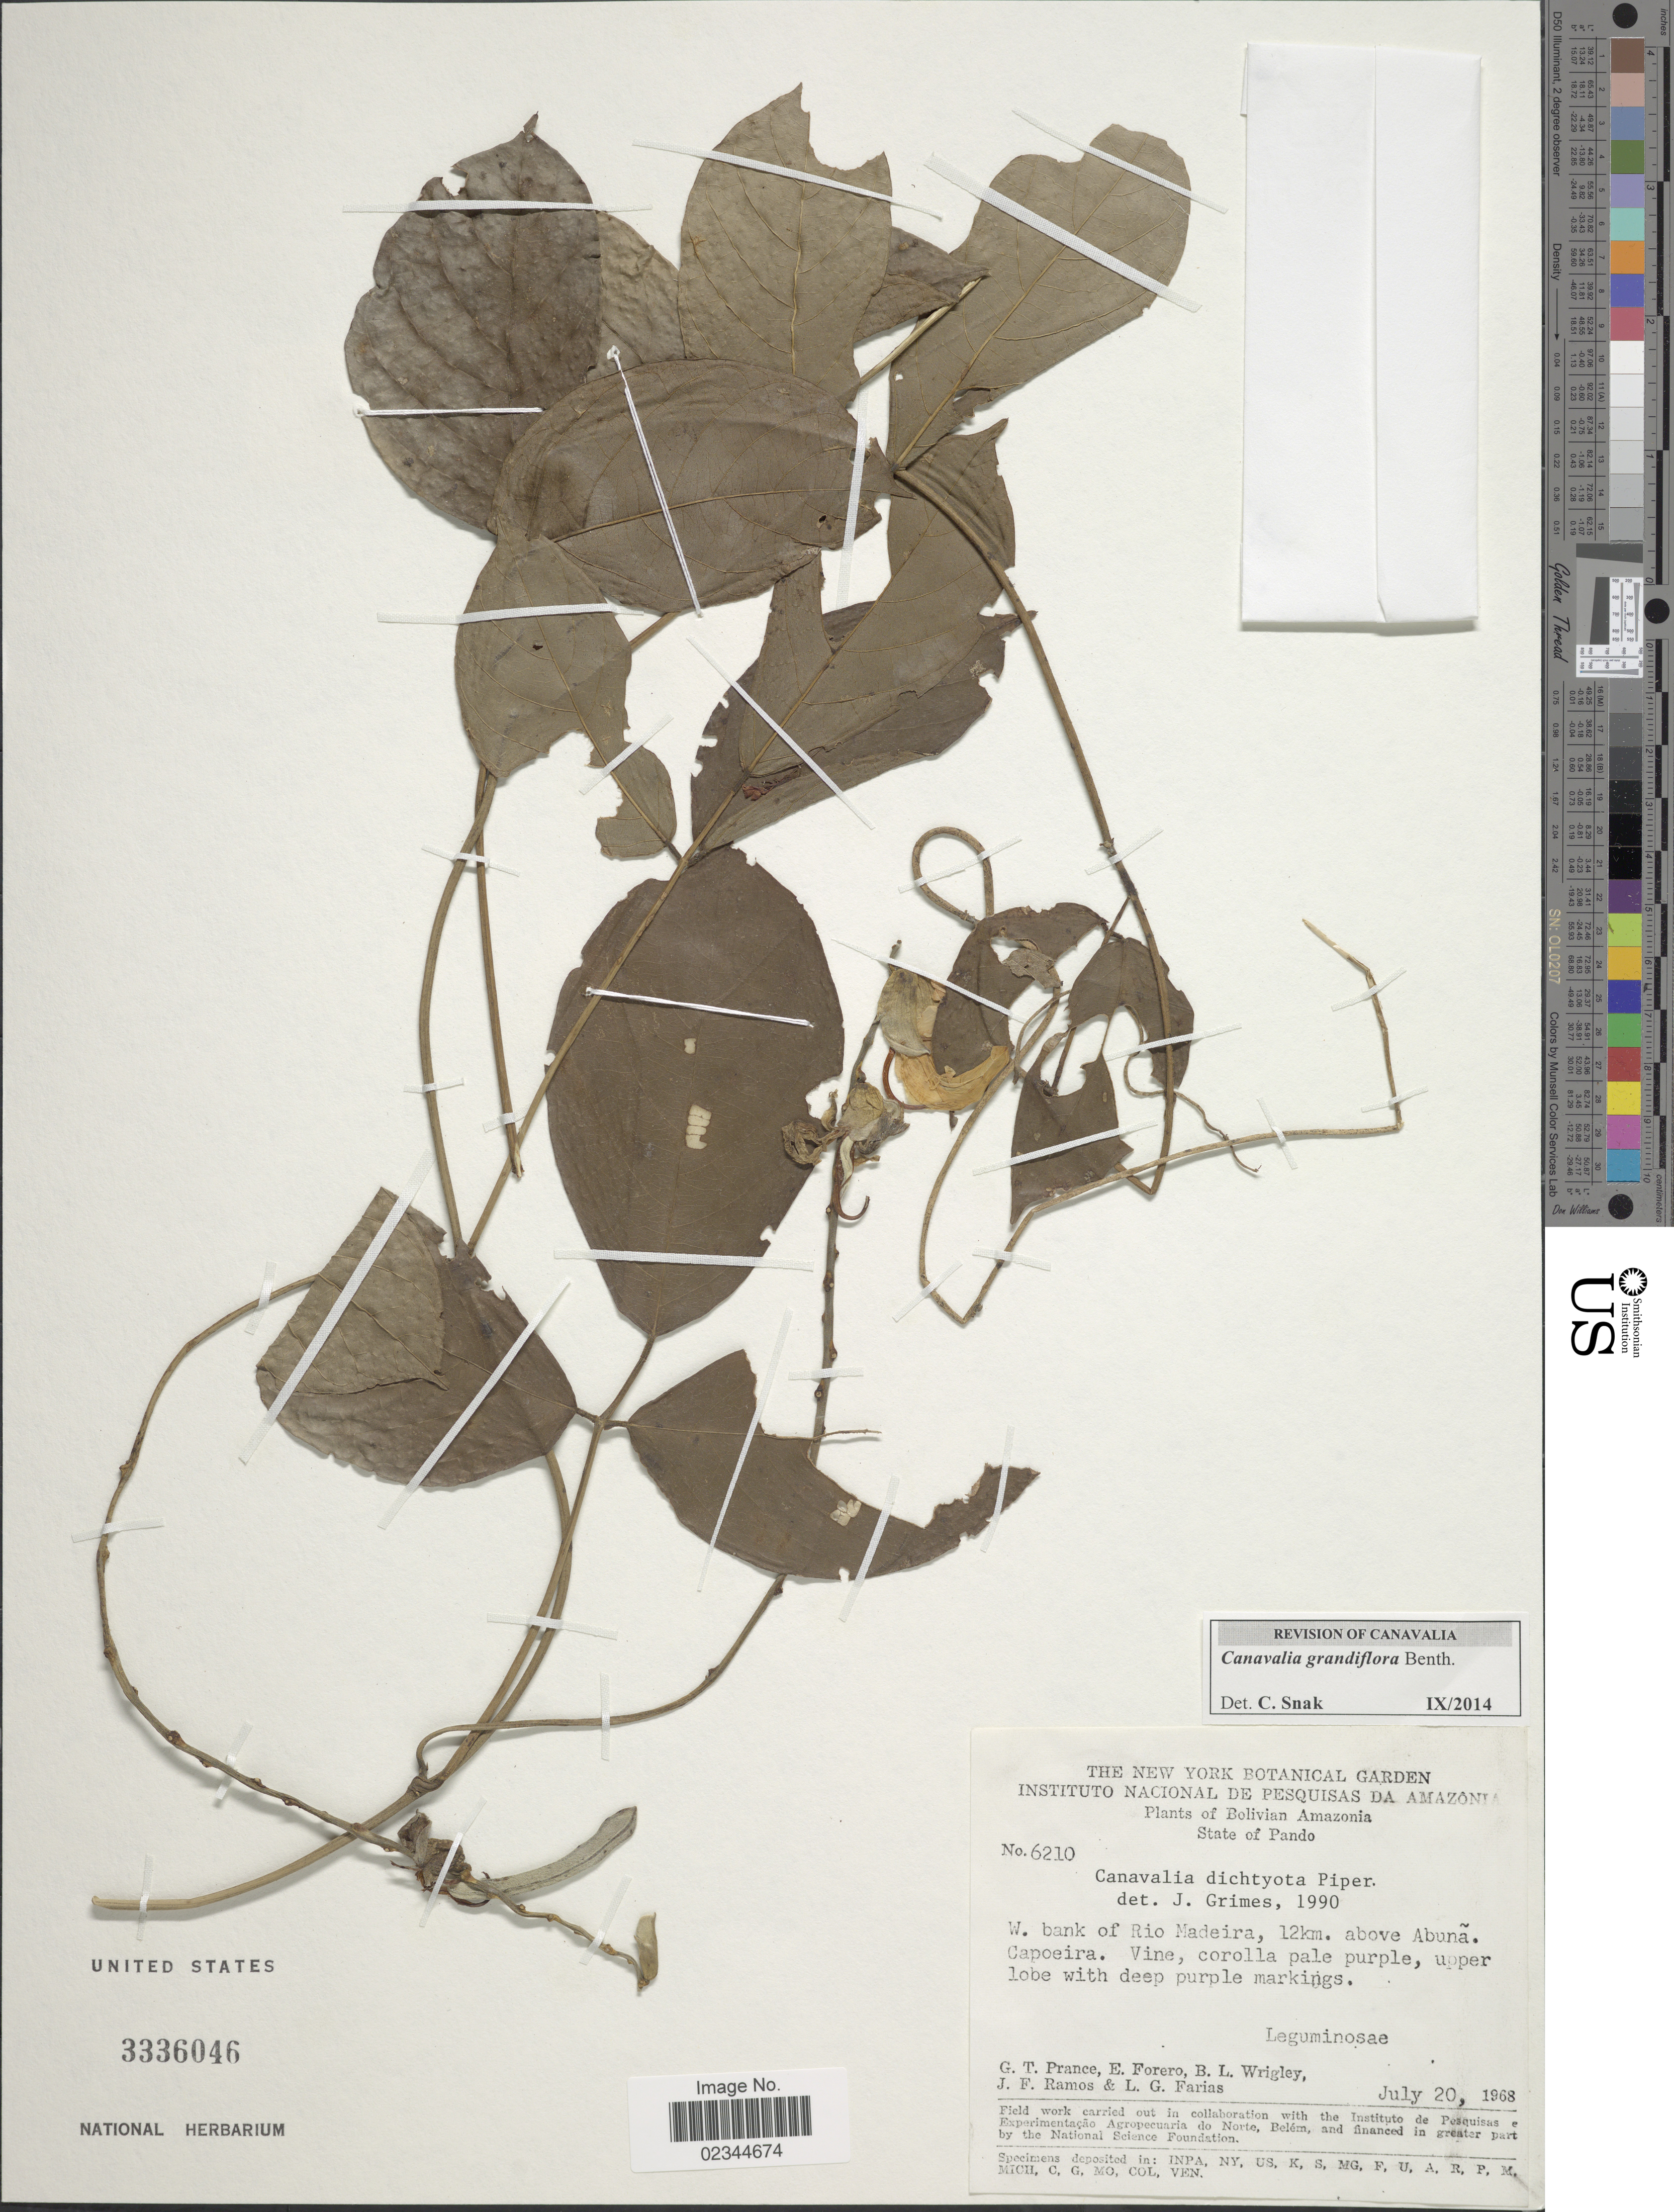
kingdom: Plantae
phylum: Tracheophyta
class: Magnoliopsida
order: Fabales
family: Fabaceae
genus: Canavalia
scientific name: Canavalia grandiflora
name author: Benth.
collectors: G. T. Prance, E. Forero, B. L. Wrigley, J. F. Ramos & L. G. Farias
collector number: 6210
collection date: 1968-07-20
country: Bolivia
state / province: Pando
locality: Bolivian Amazonia. W. bank of Rio Madeira, 12 km above Abuna.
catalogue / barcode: US 3336046